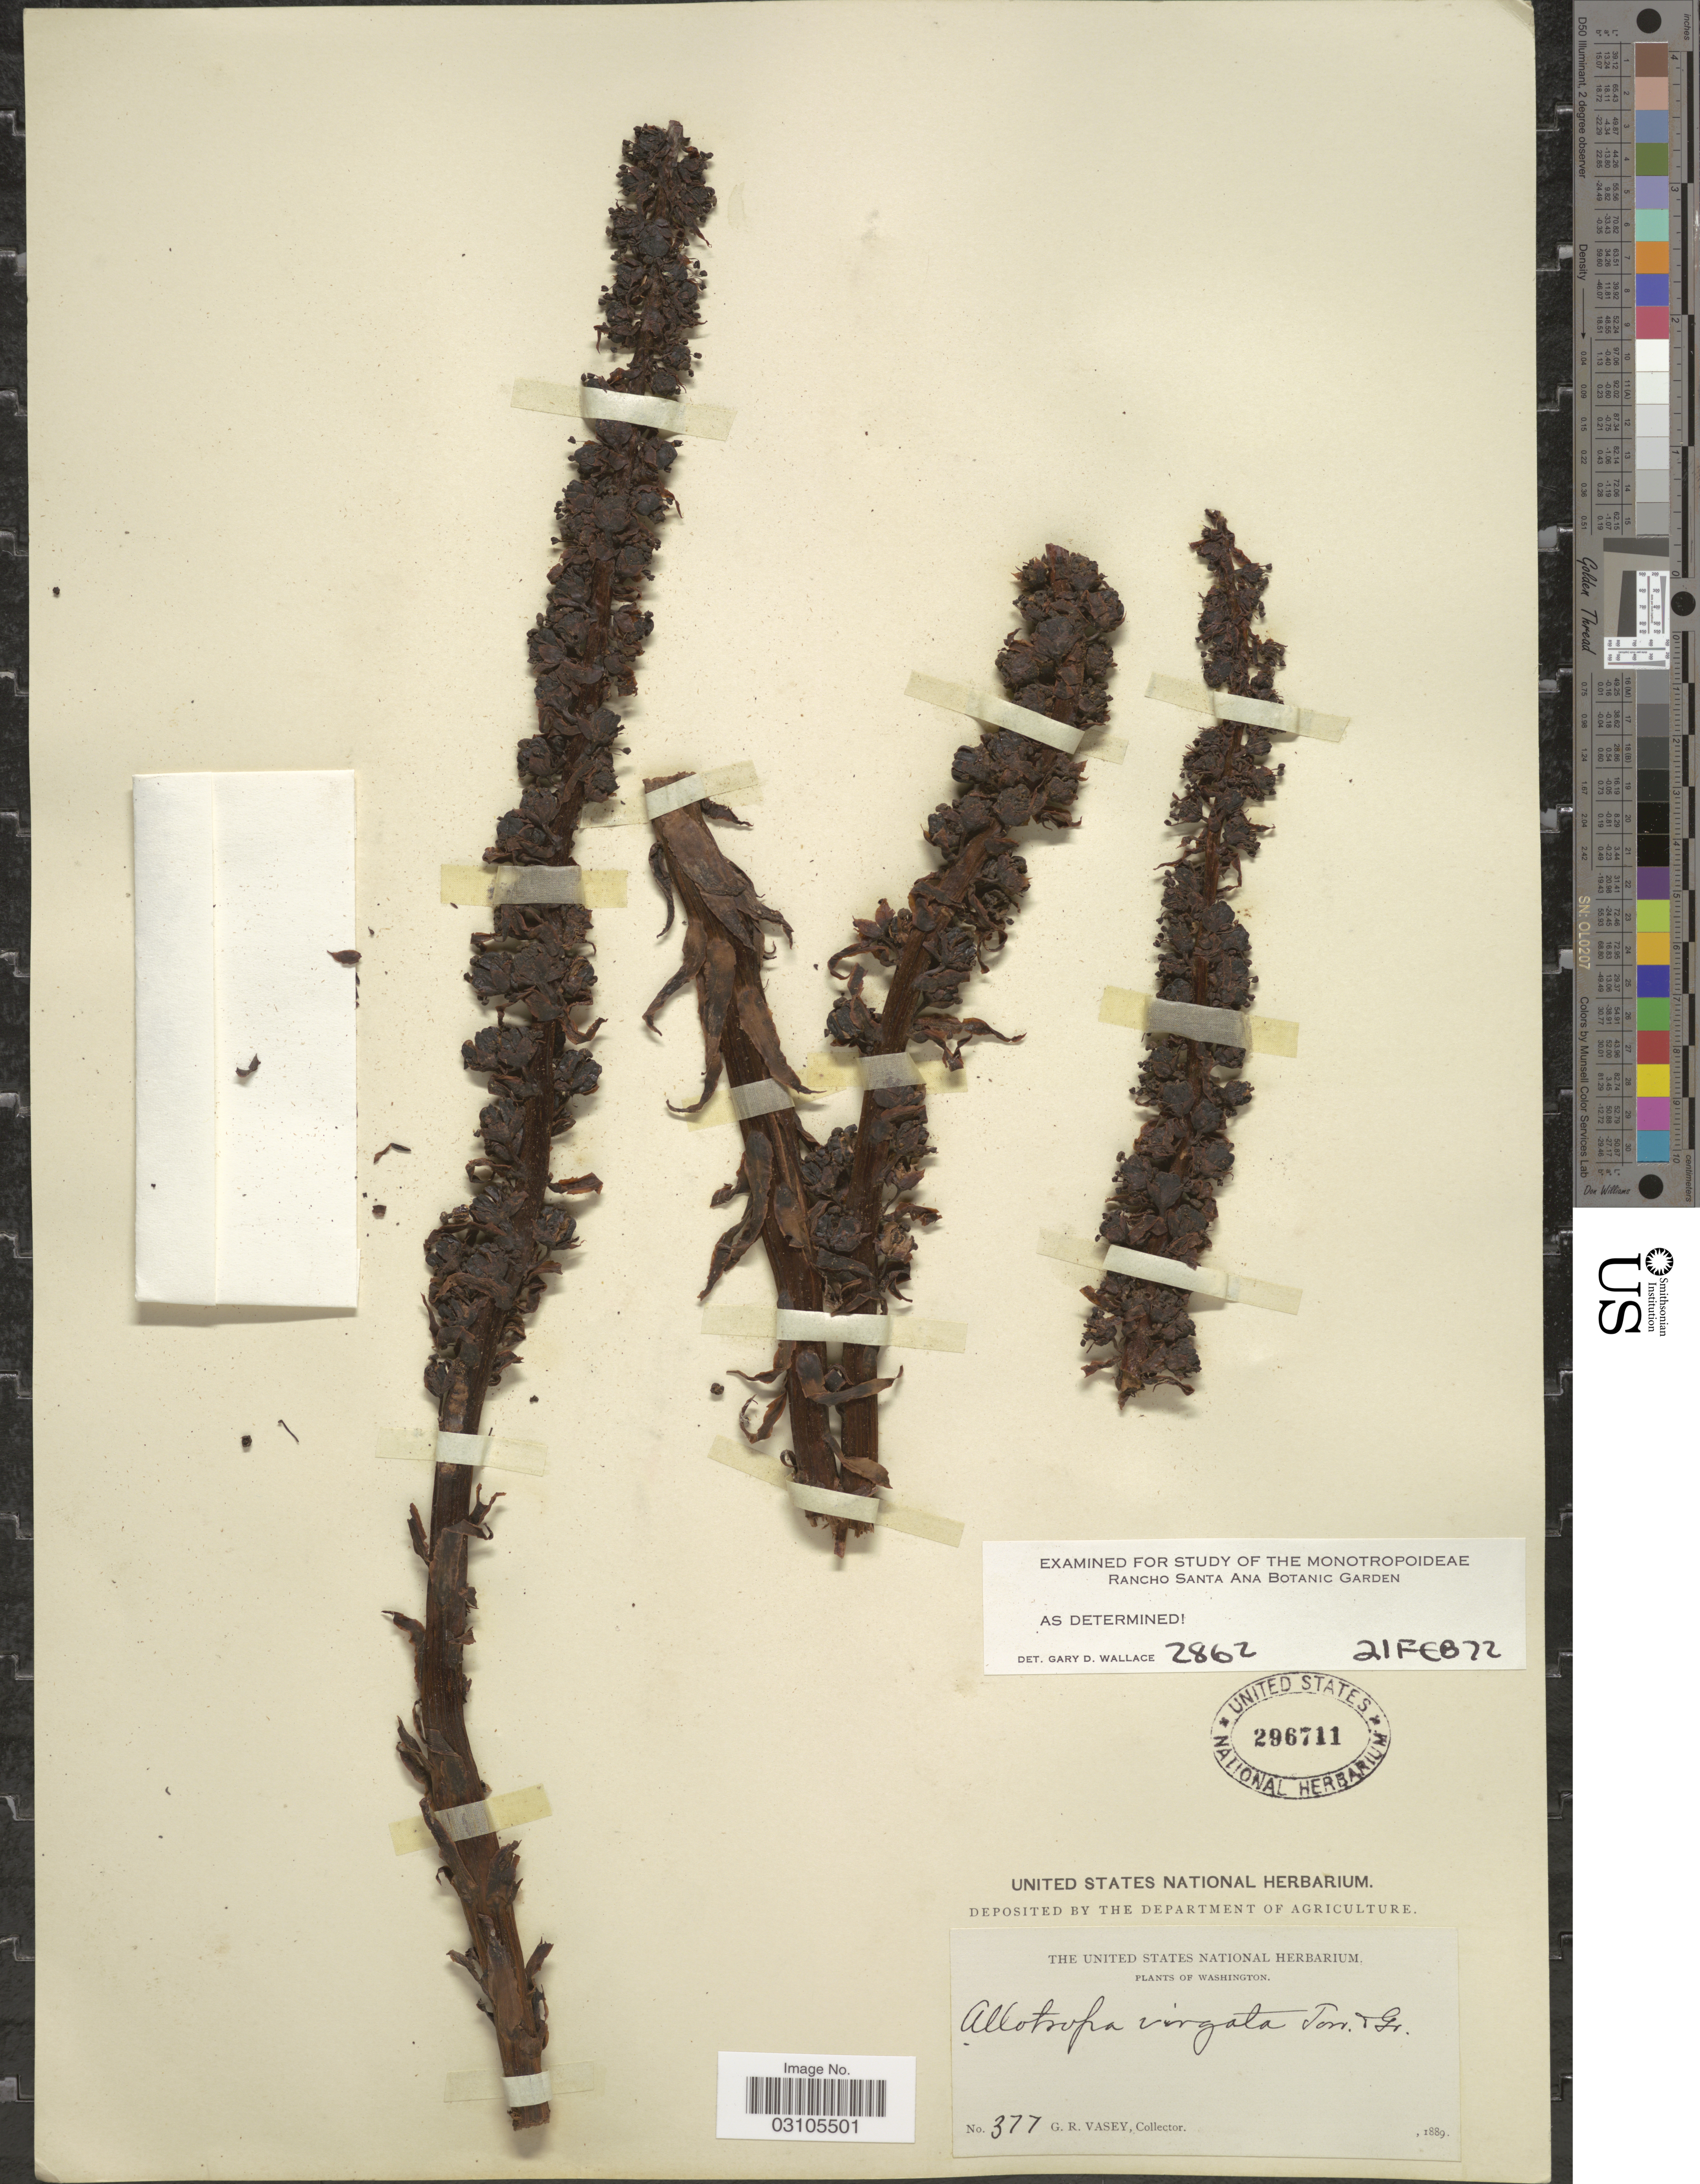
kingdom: Plantae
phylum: Tracheophyta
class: Magnoliopsida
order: Ericales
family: Ericaceae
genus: Allotropa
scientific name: Allotropa virgata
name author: Torr. & A. Gray ex A. Gray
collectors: G. R. Vasey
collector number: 377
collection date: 1889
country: United States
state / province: Washington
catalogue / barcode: US 296711